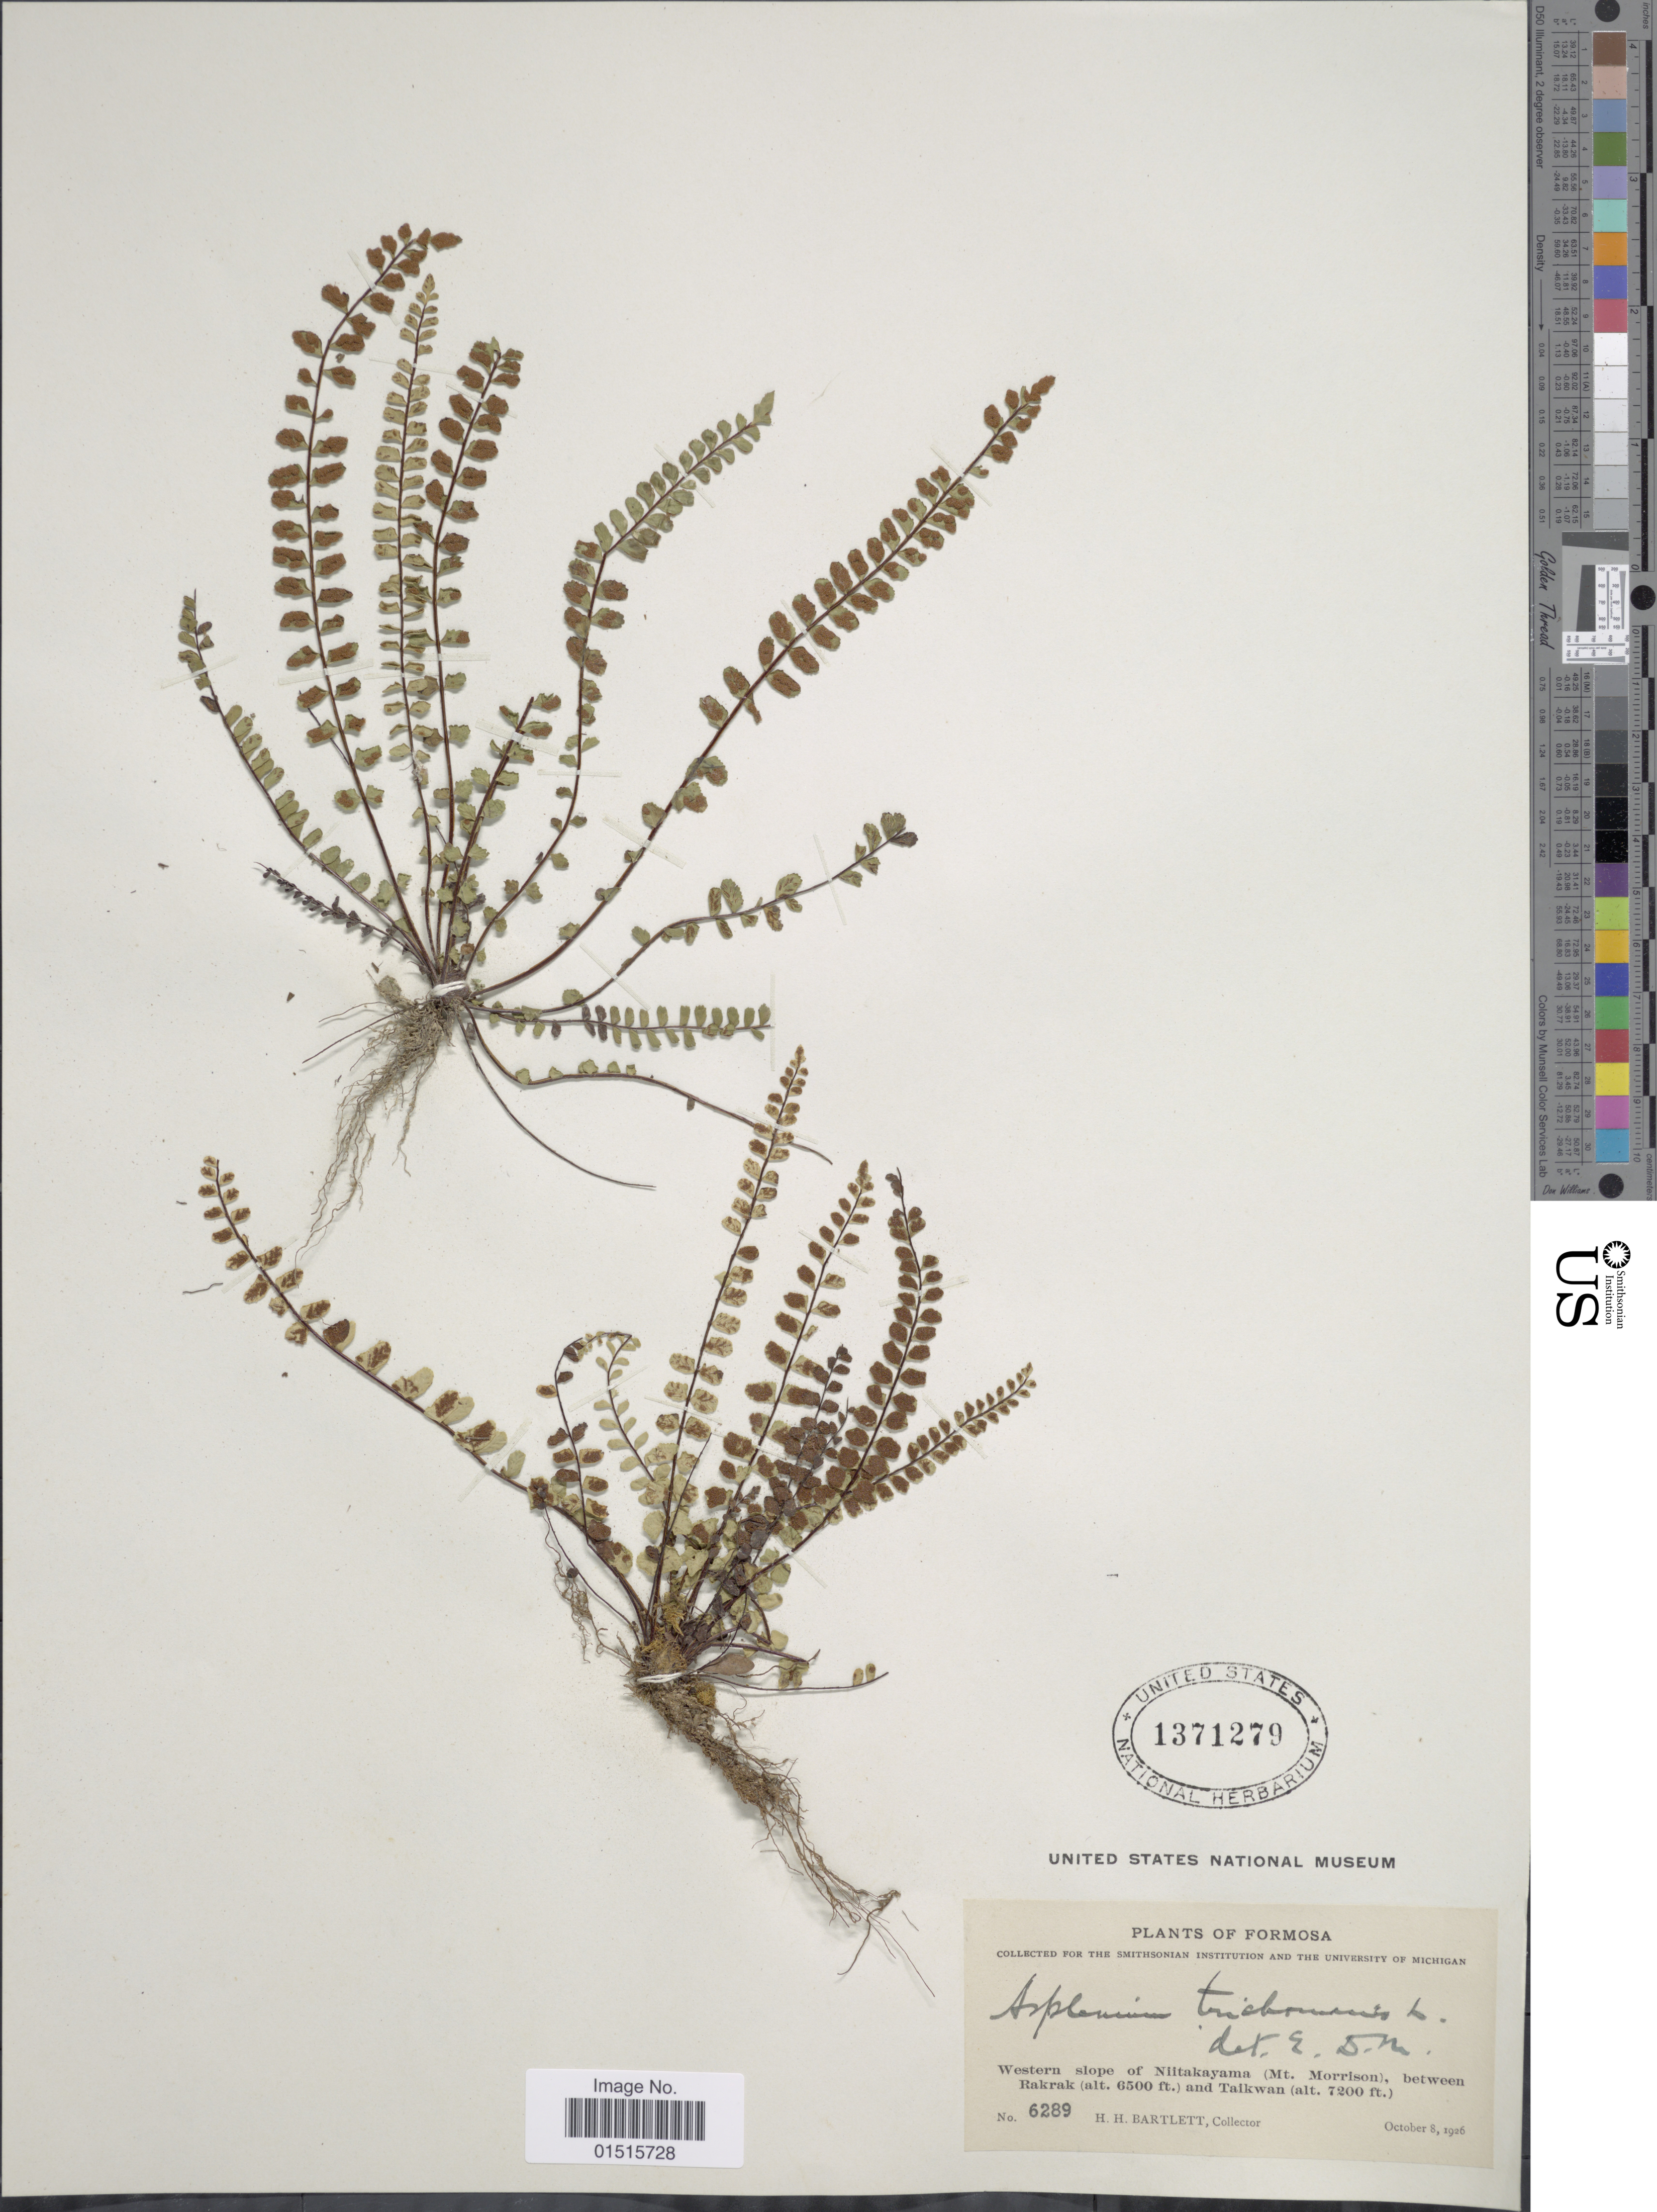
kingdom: Plantae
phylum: Tracheophyta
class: Polypodiopsida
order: Polypodiales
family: Aspleniaceae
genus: Asplenium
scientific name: Asplenium trichomanes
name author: L.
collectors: H. H. Bartlett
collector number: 6289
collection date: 1926-10-08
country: Taiwan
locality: Western slope of Niitakayaa (Mt. Morrison), between Rakrak and Taikwan. Formosa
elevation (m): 1981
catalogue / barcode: US 1371279